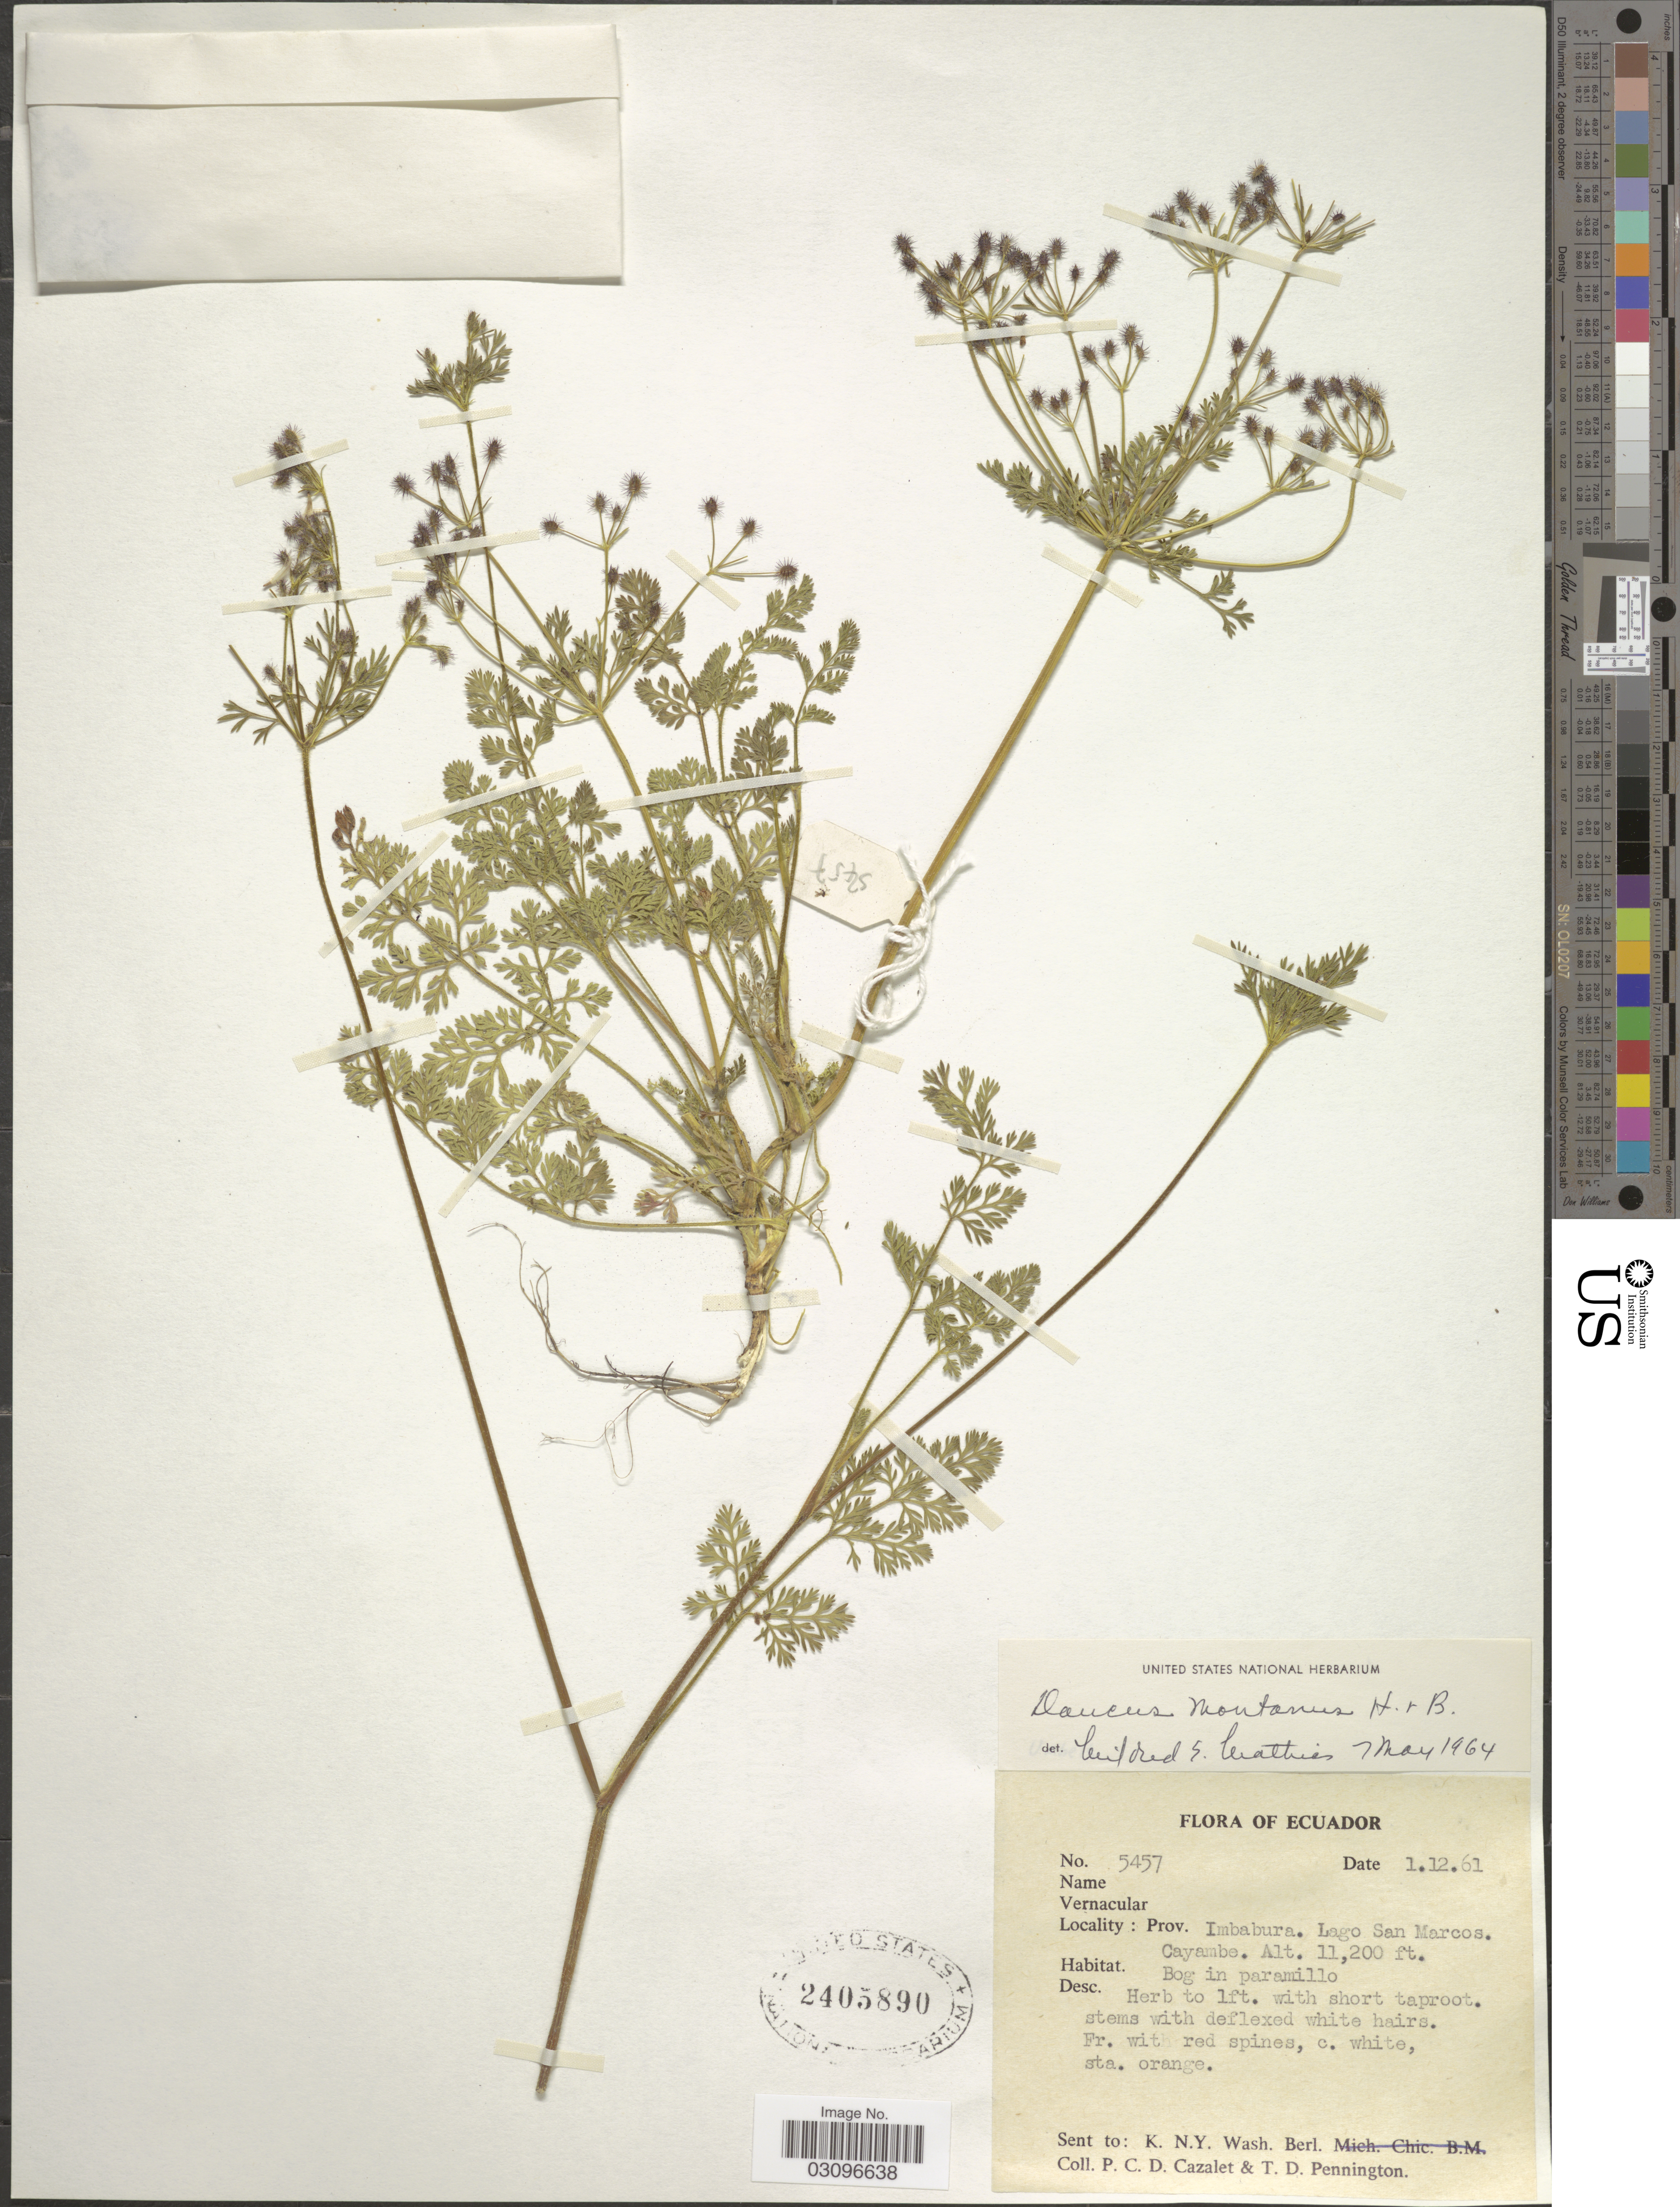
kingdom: Plantae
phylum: Tracheophyta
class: Magnoliopsida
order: Apiales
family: Apiaceae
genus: Daucus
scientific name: Daucus montanus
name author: Humb. & Bonpl. ex Spreng.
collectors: P. C. D. Cazalet & T. D. Pennington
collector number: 5457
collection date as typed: Transcribed d/m/y: 1/12/61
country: Ecuador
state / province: Imbabura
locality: Lago San Marcos. Cayambe.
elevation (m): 3414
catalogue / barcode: US 2405890